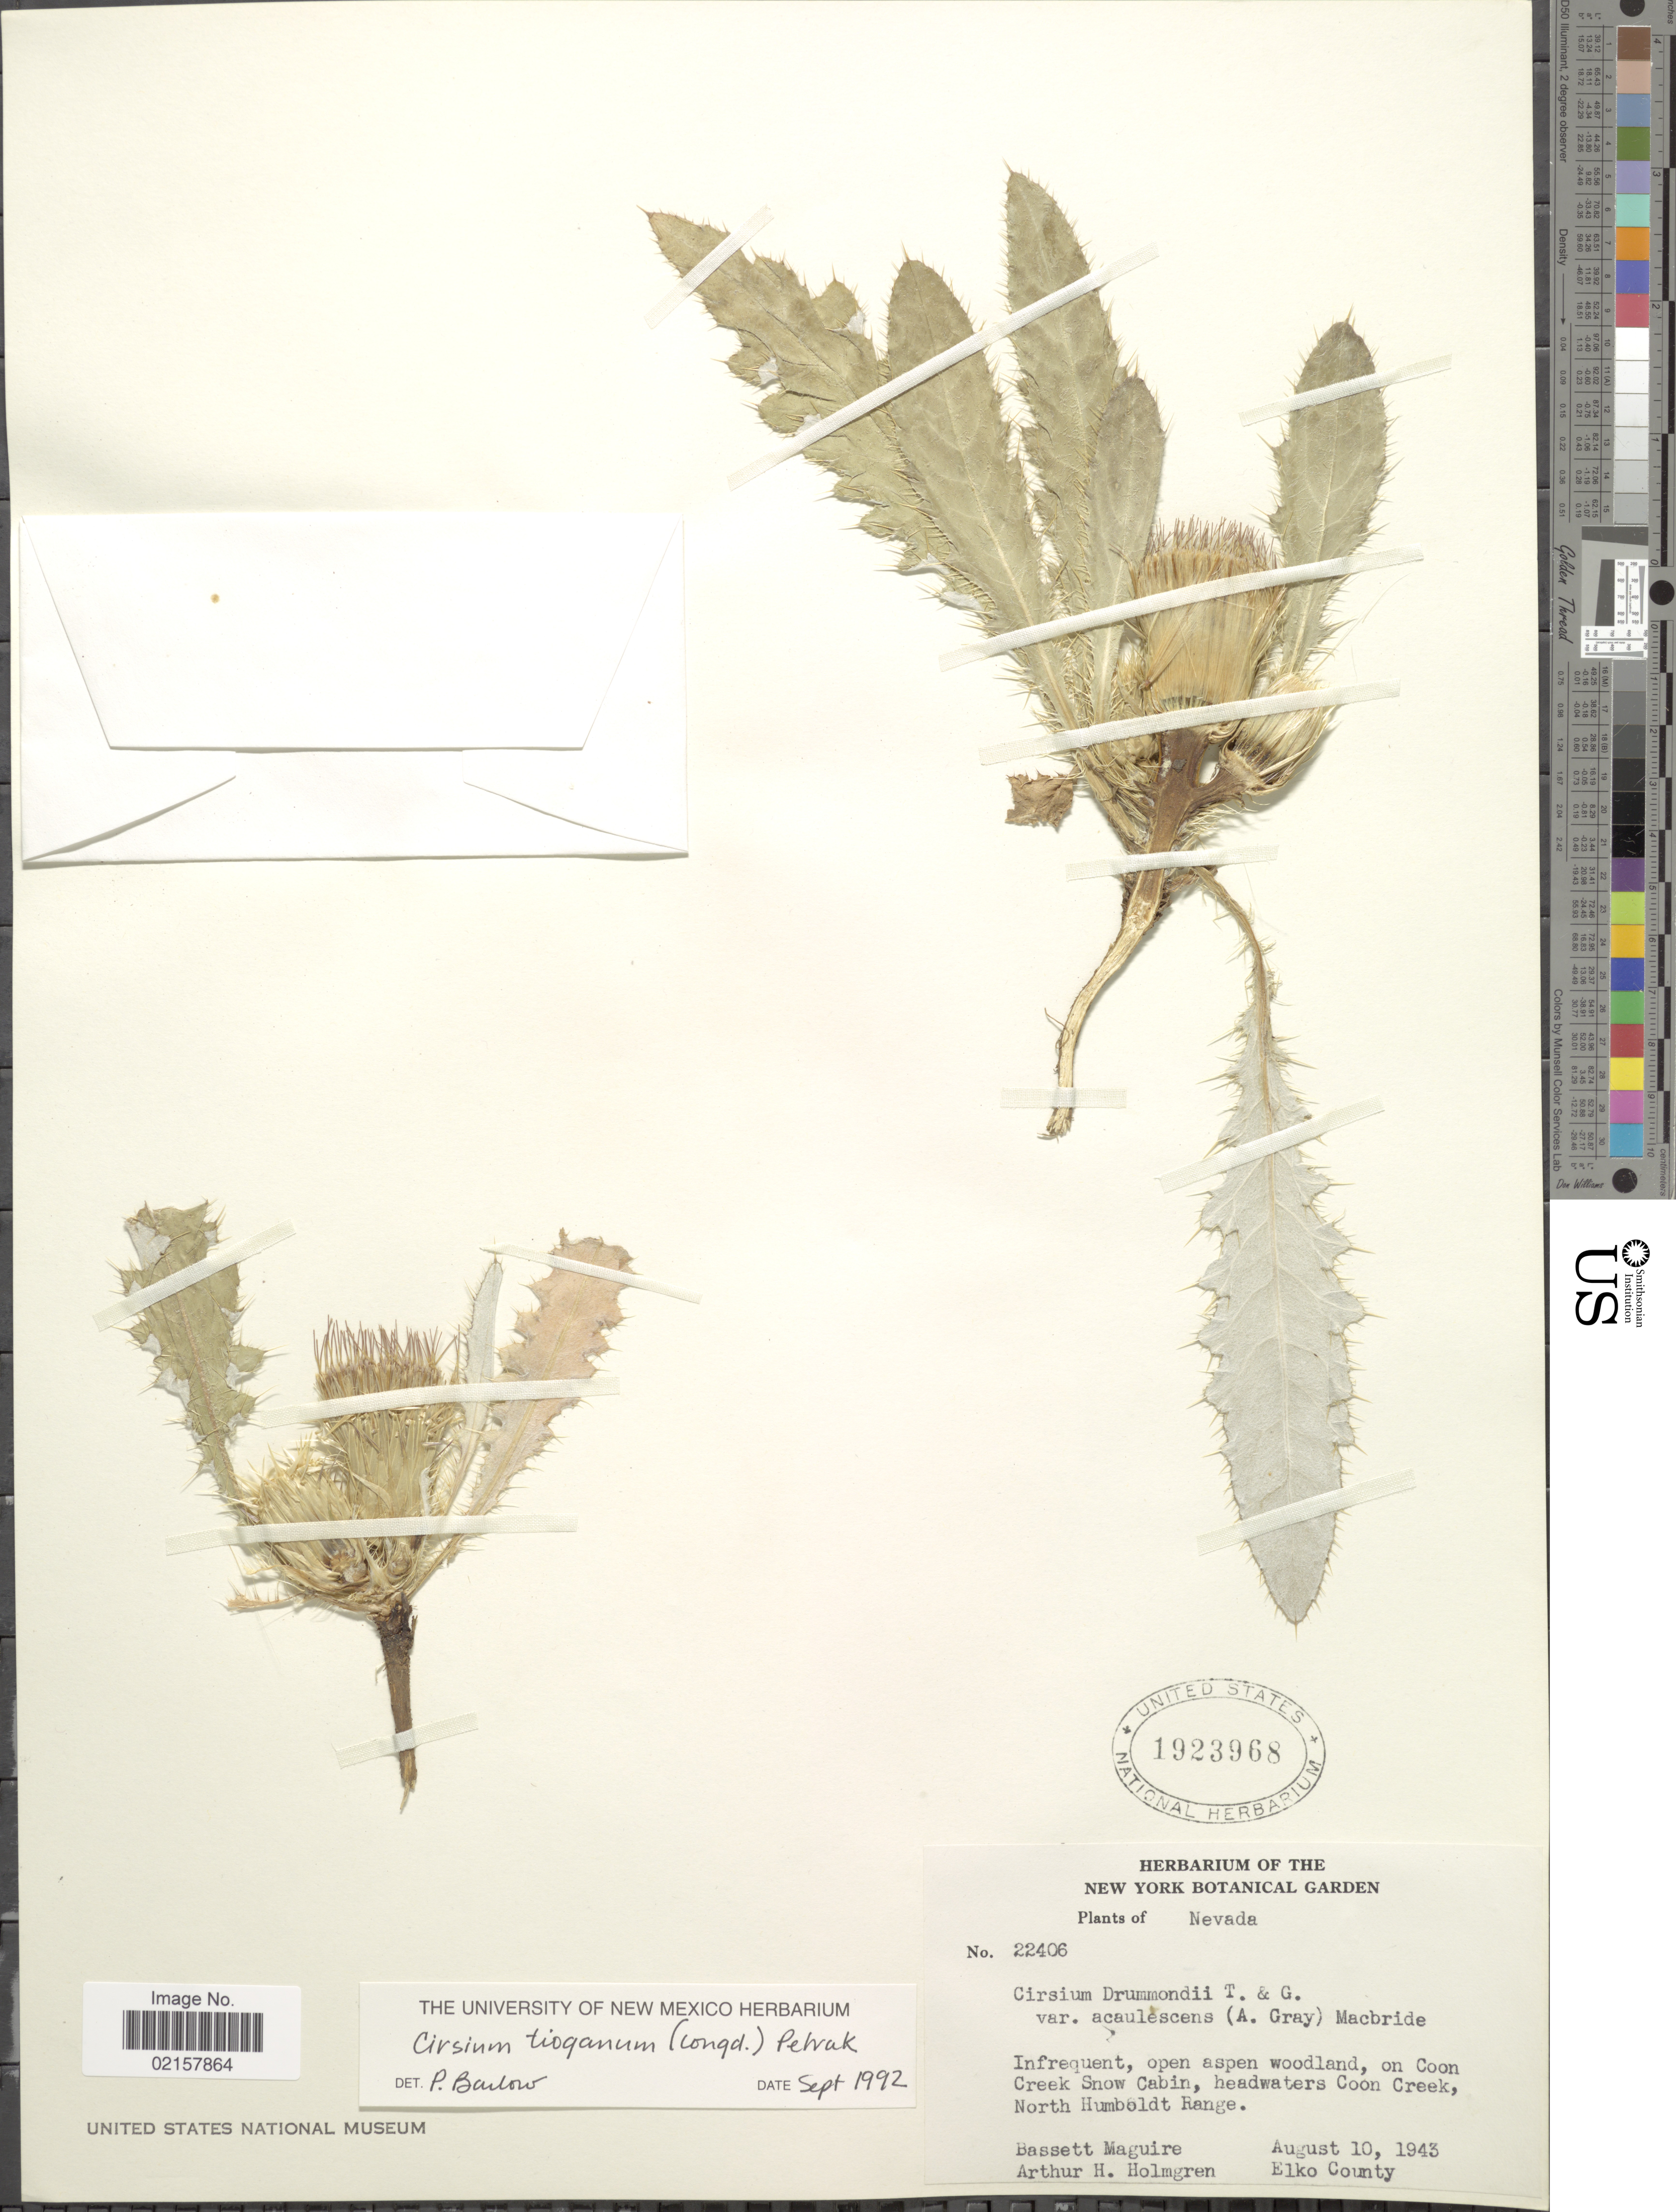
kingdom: Plantae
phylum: Tracheophyta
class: Magnoliopsida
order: Asterales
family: Asteraceae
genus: Cirsium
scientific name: Cirsium scariosum var. americanum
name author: (A. Gray) D.J. Keil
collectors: B. Maguire & A. H. Holmgren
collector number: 22406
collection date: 1943-08-10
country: United States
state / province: Nevada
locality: On Coon Creek Snow Cabin, headwaters Coon Creek, North Humboldt Range, Elko County.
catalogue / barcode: US 1923968